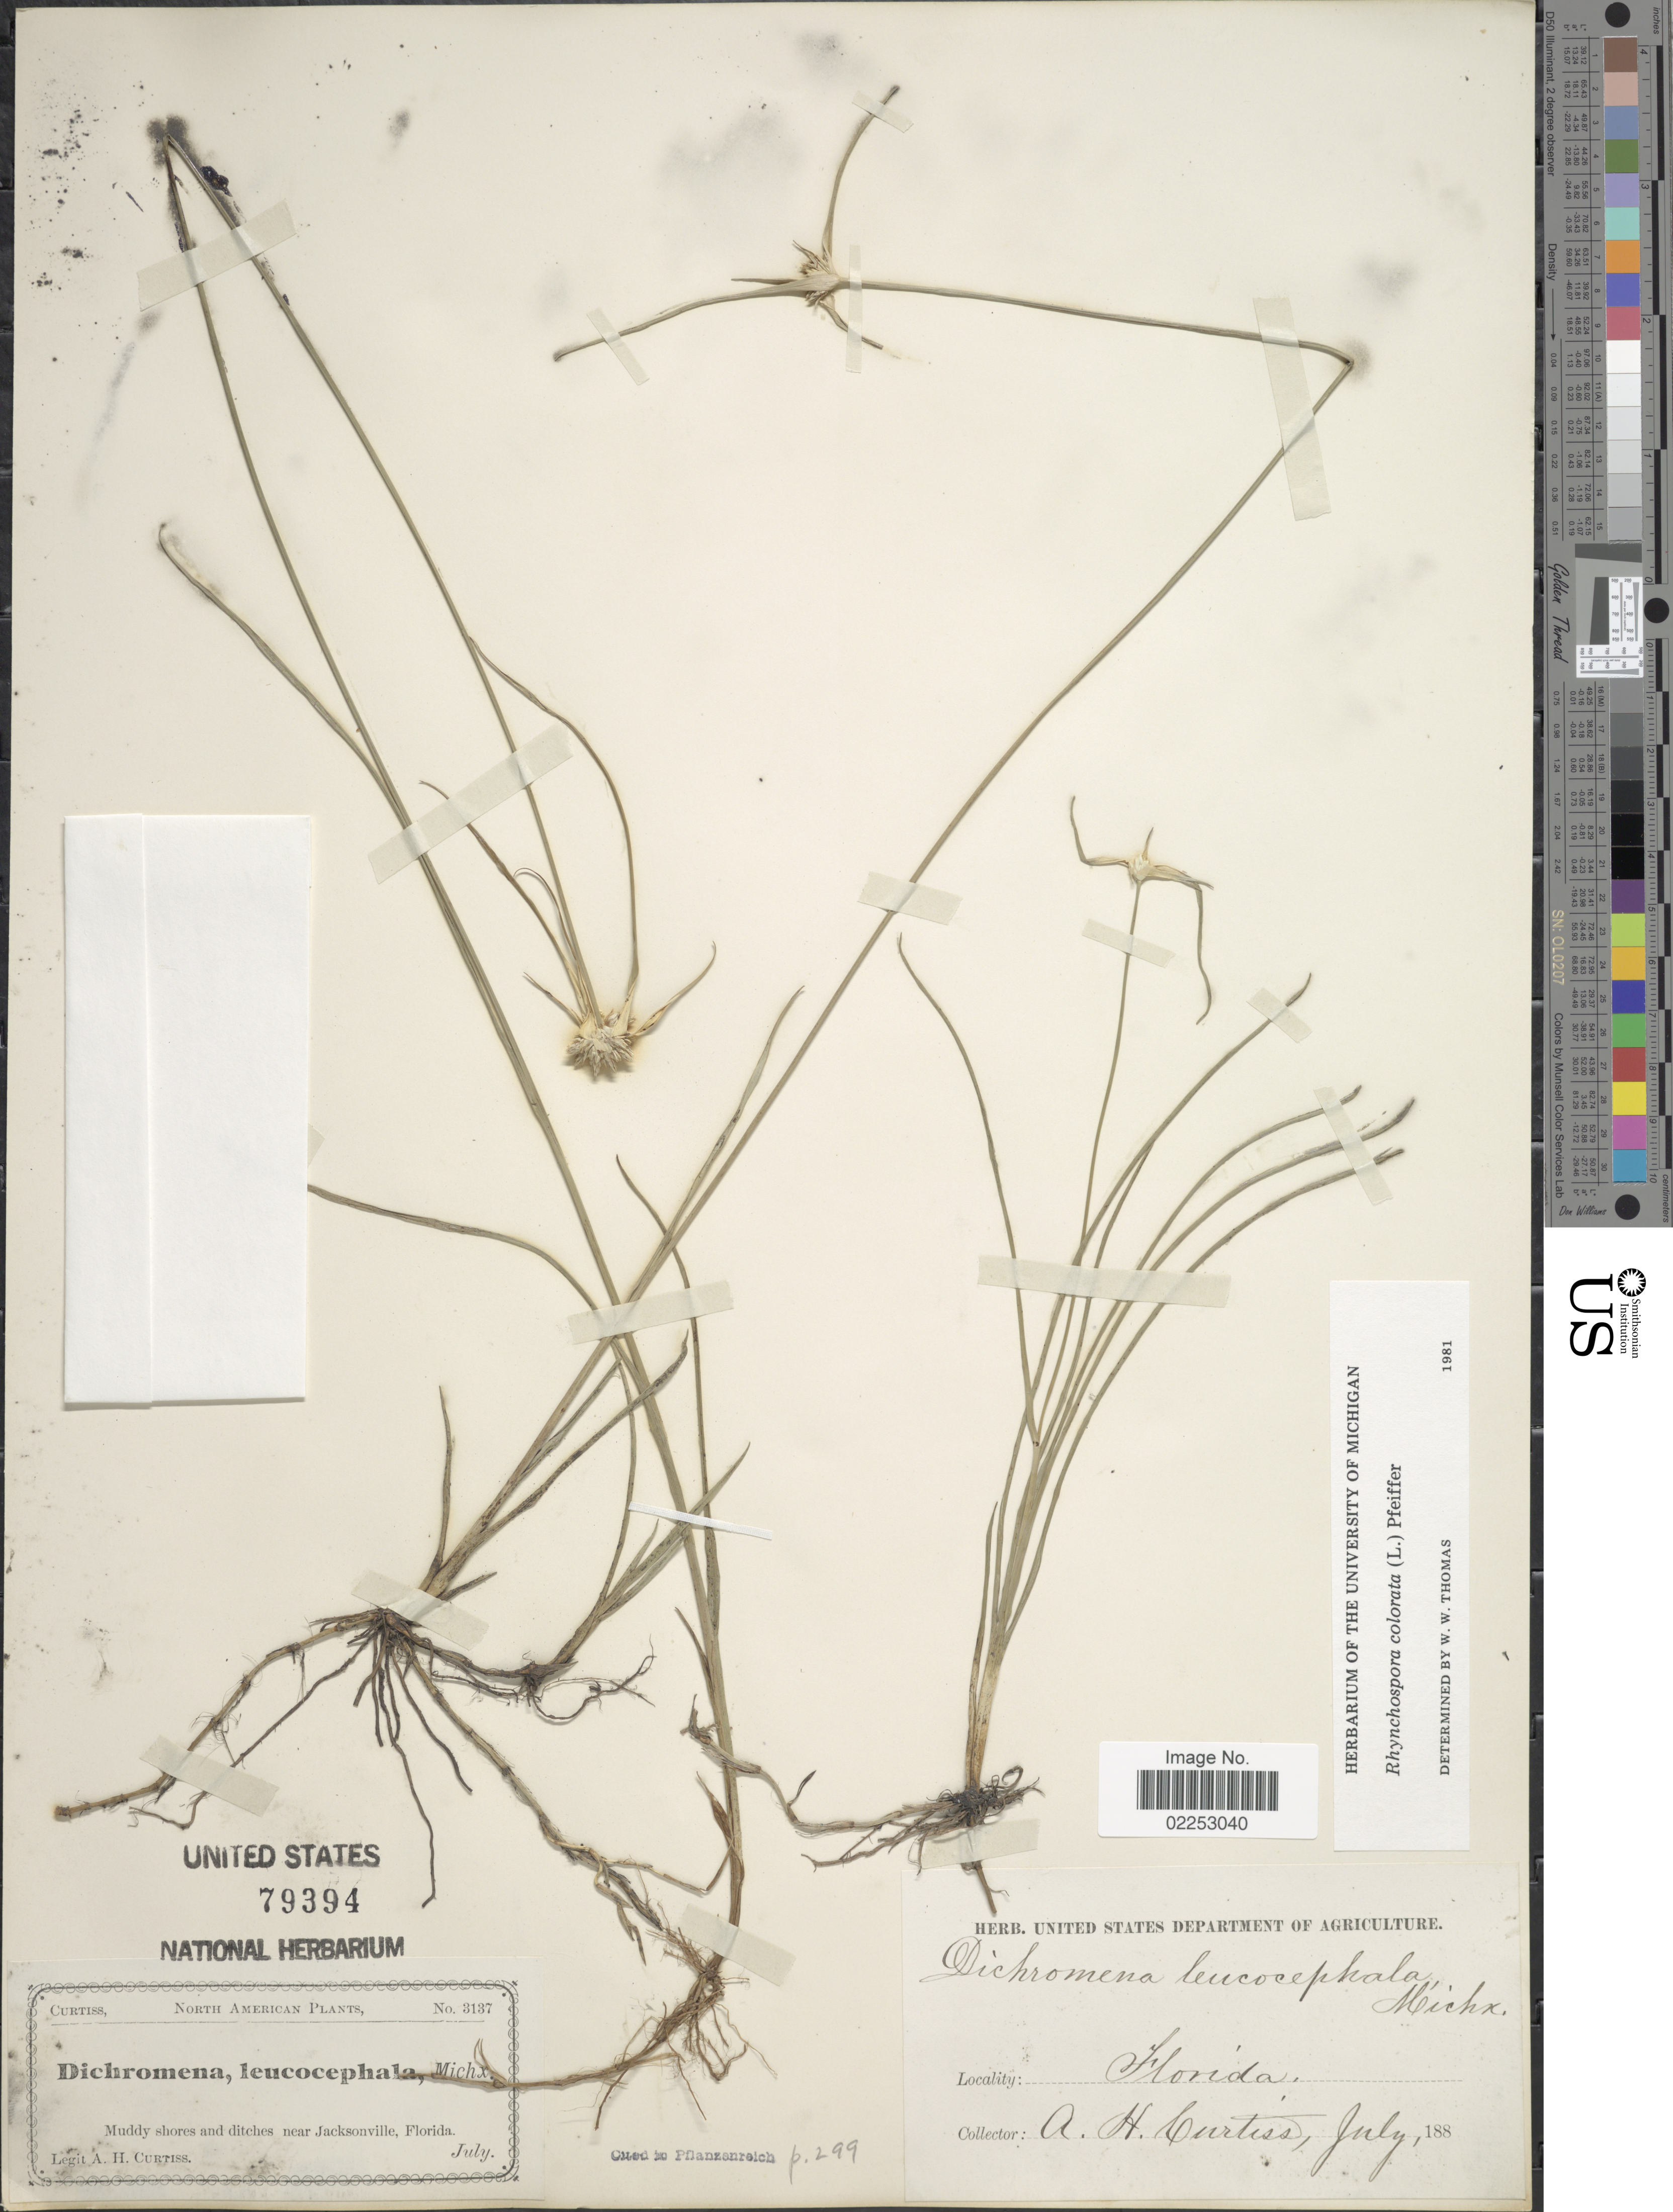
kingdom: Plantae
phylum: Tracheophyta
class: Liliopsida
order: Poales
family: Cyperaceae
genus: Rhynchospora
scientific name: Rhynchospora colorata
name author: (L.) H. Pfeiff.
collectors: A. H. Curtiss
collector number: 3137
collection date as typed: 188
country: United States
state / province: Florida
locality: Near Jacksonville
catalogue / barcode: US 79394